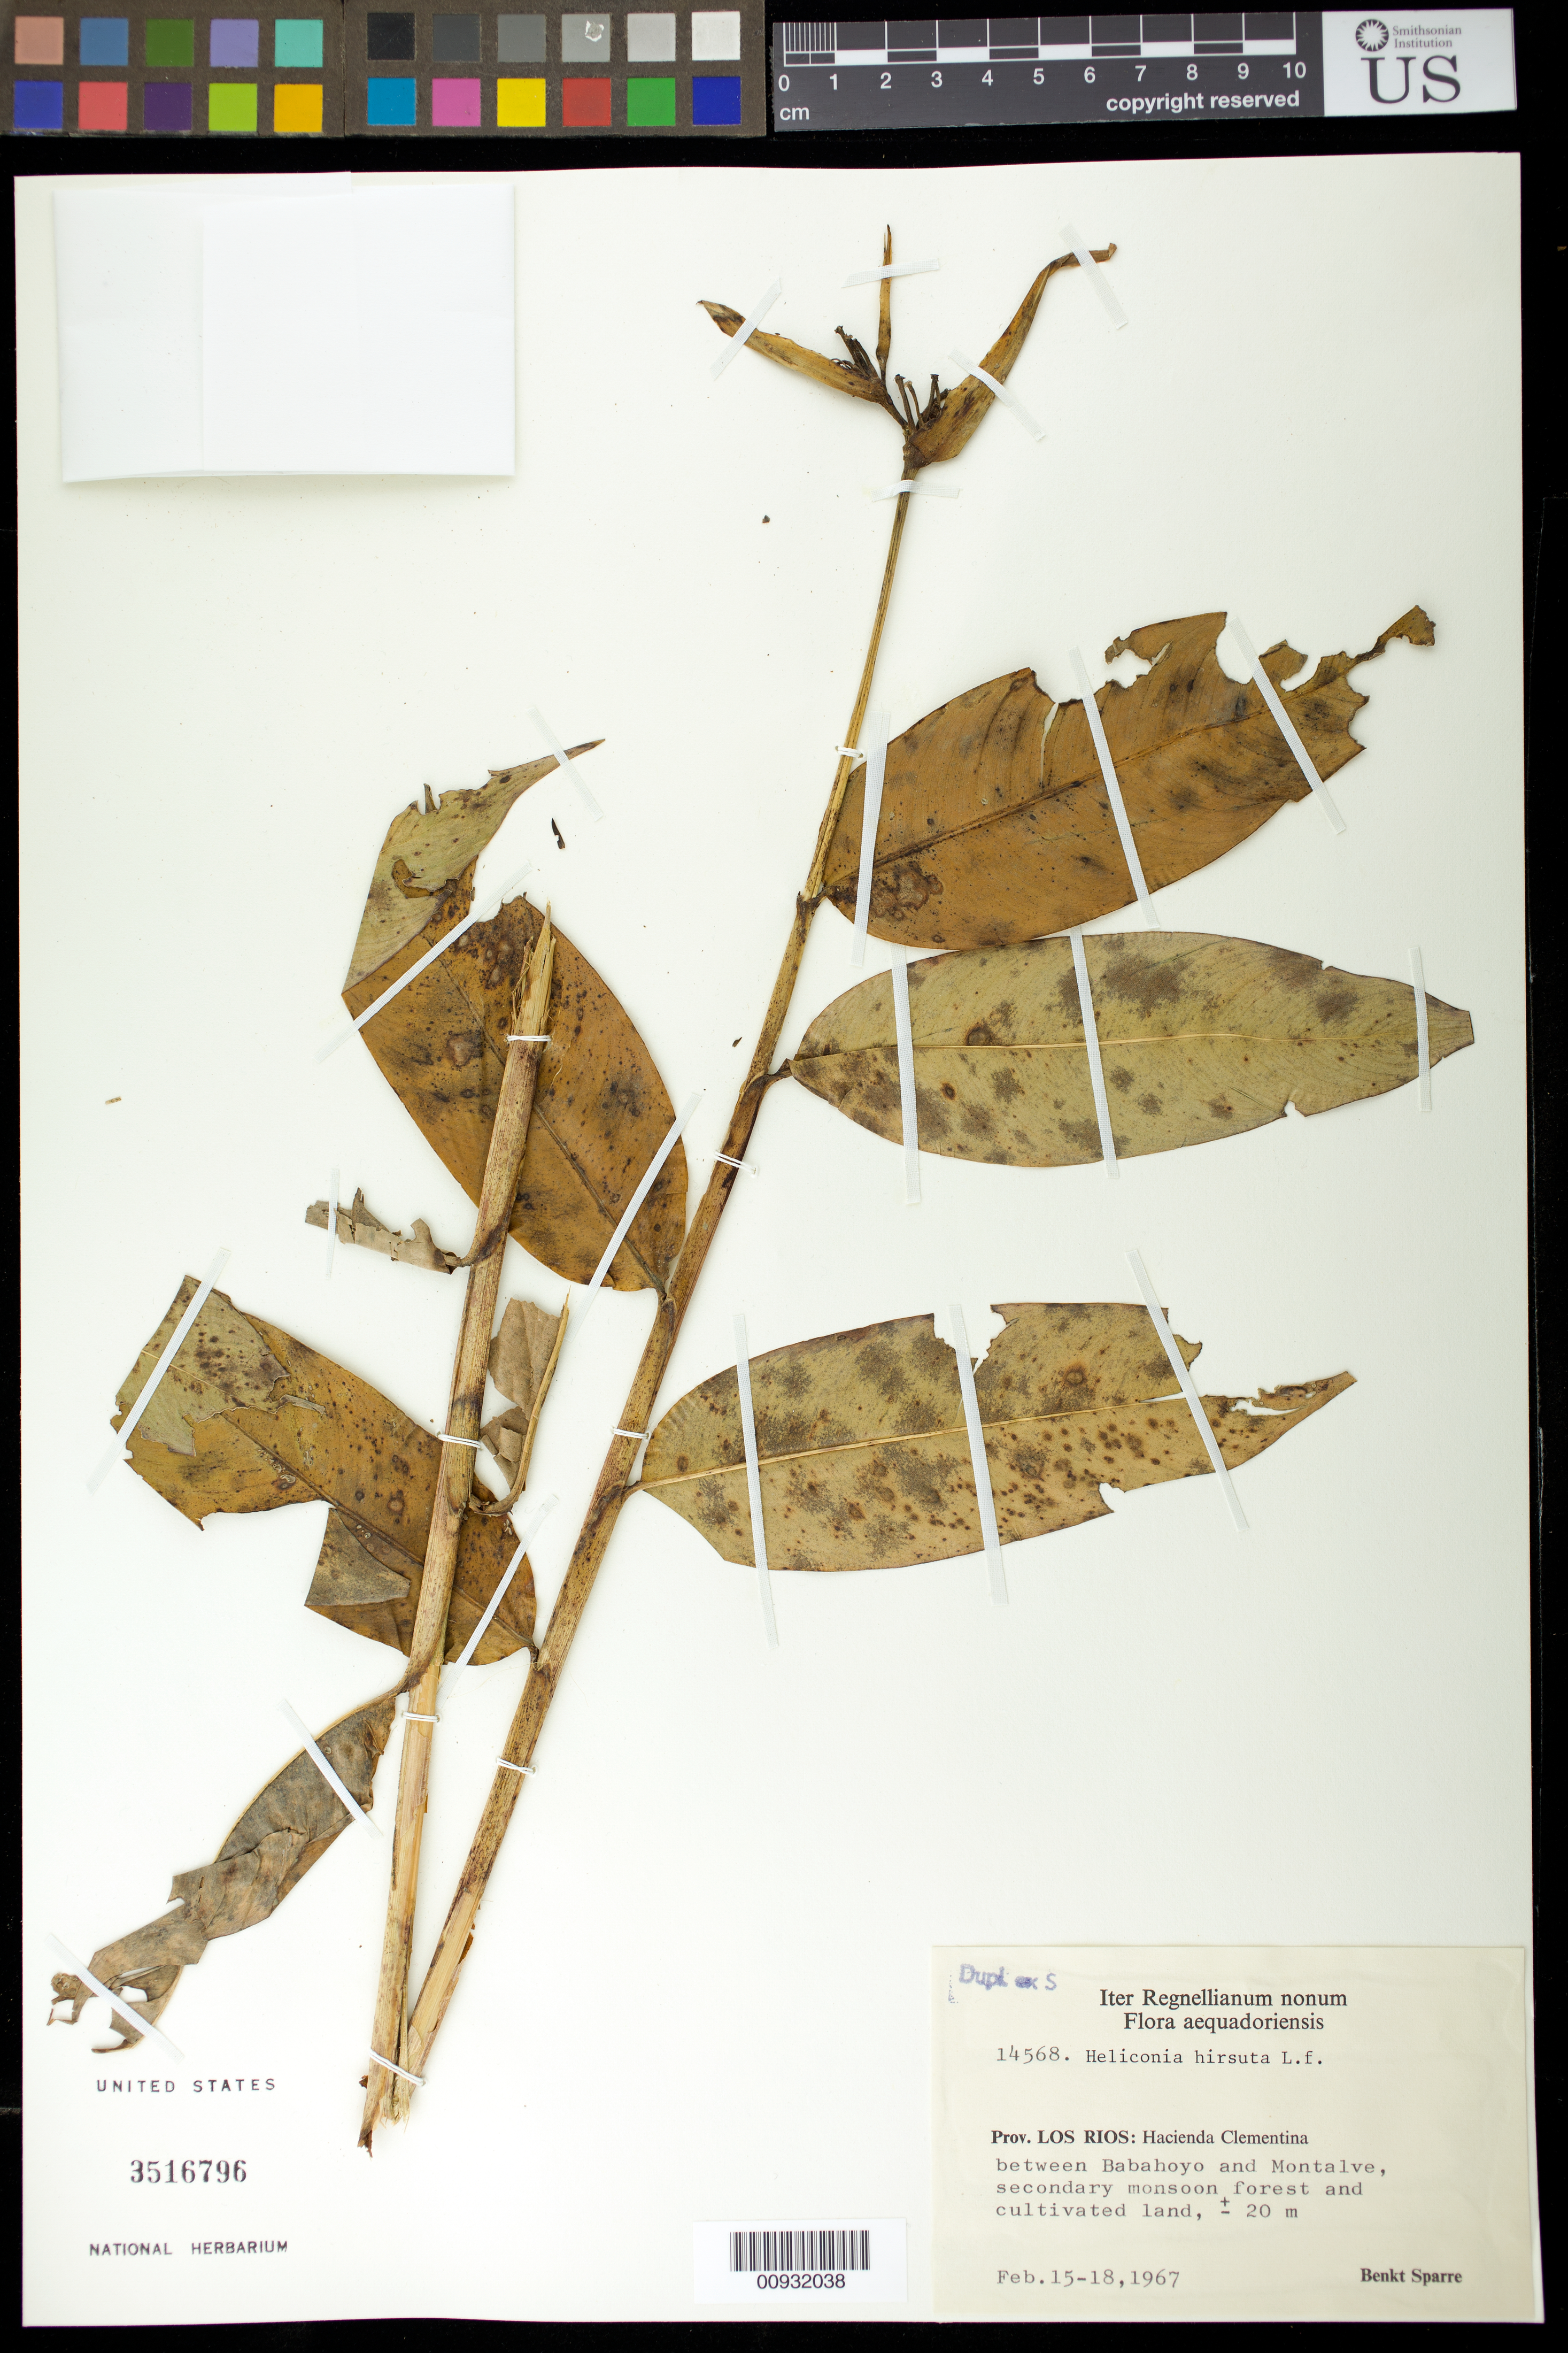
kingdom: Plantae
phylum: Tracheophyta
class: Liliopsida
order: Zingiberales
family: Heliconiaceae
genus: Heliconia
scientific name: Heliconia hirsuta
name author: L. f.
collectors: B. Sparre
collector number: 14568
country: Ecuador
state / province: Los Ríos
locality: Hacienda Clementina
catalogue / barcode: US 3516796